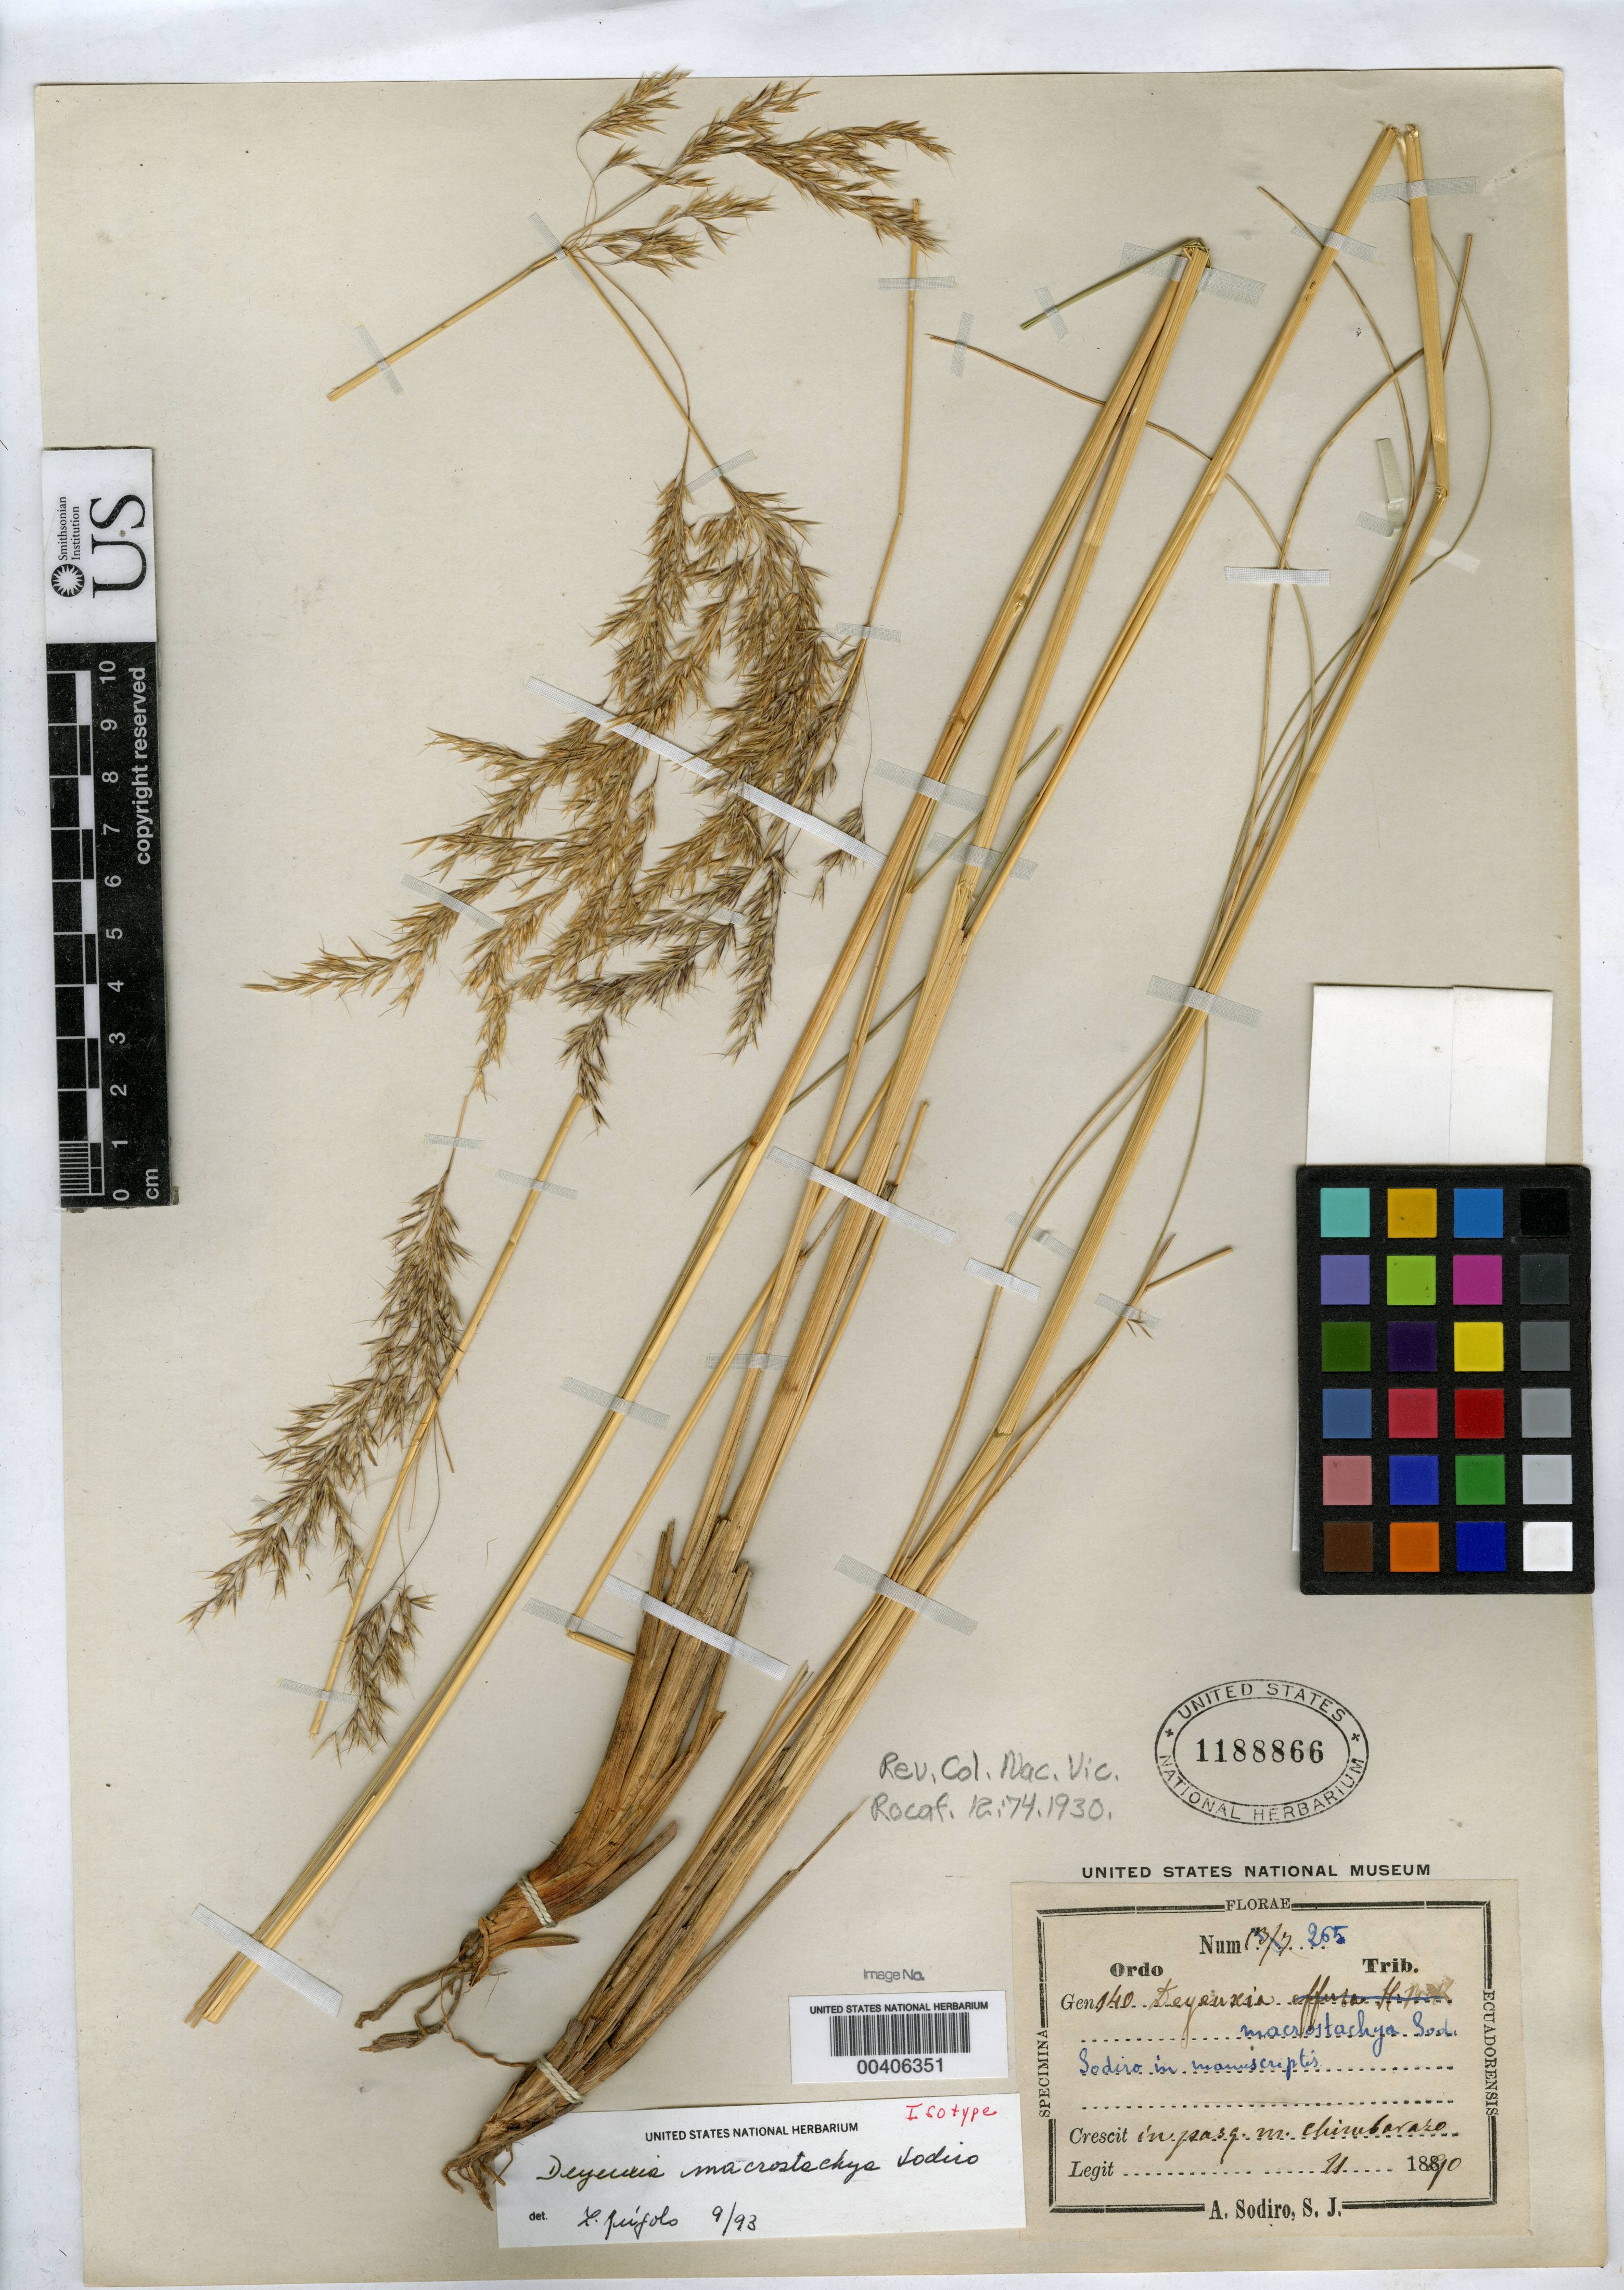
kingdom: Plantae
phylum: Tracheophyta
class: Liliopsida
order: Poales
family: Poaceae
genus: Deyeuxia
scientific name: Deyeuxia macrostachya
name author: Sodiro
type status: Isotype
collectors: L. Sodiro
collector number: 265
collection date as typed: Nov 1890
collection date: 1890-11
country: Ecuador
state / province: Chimborazo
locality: In Pasq. m. Chimborazo.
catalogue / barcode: US 1188866